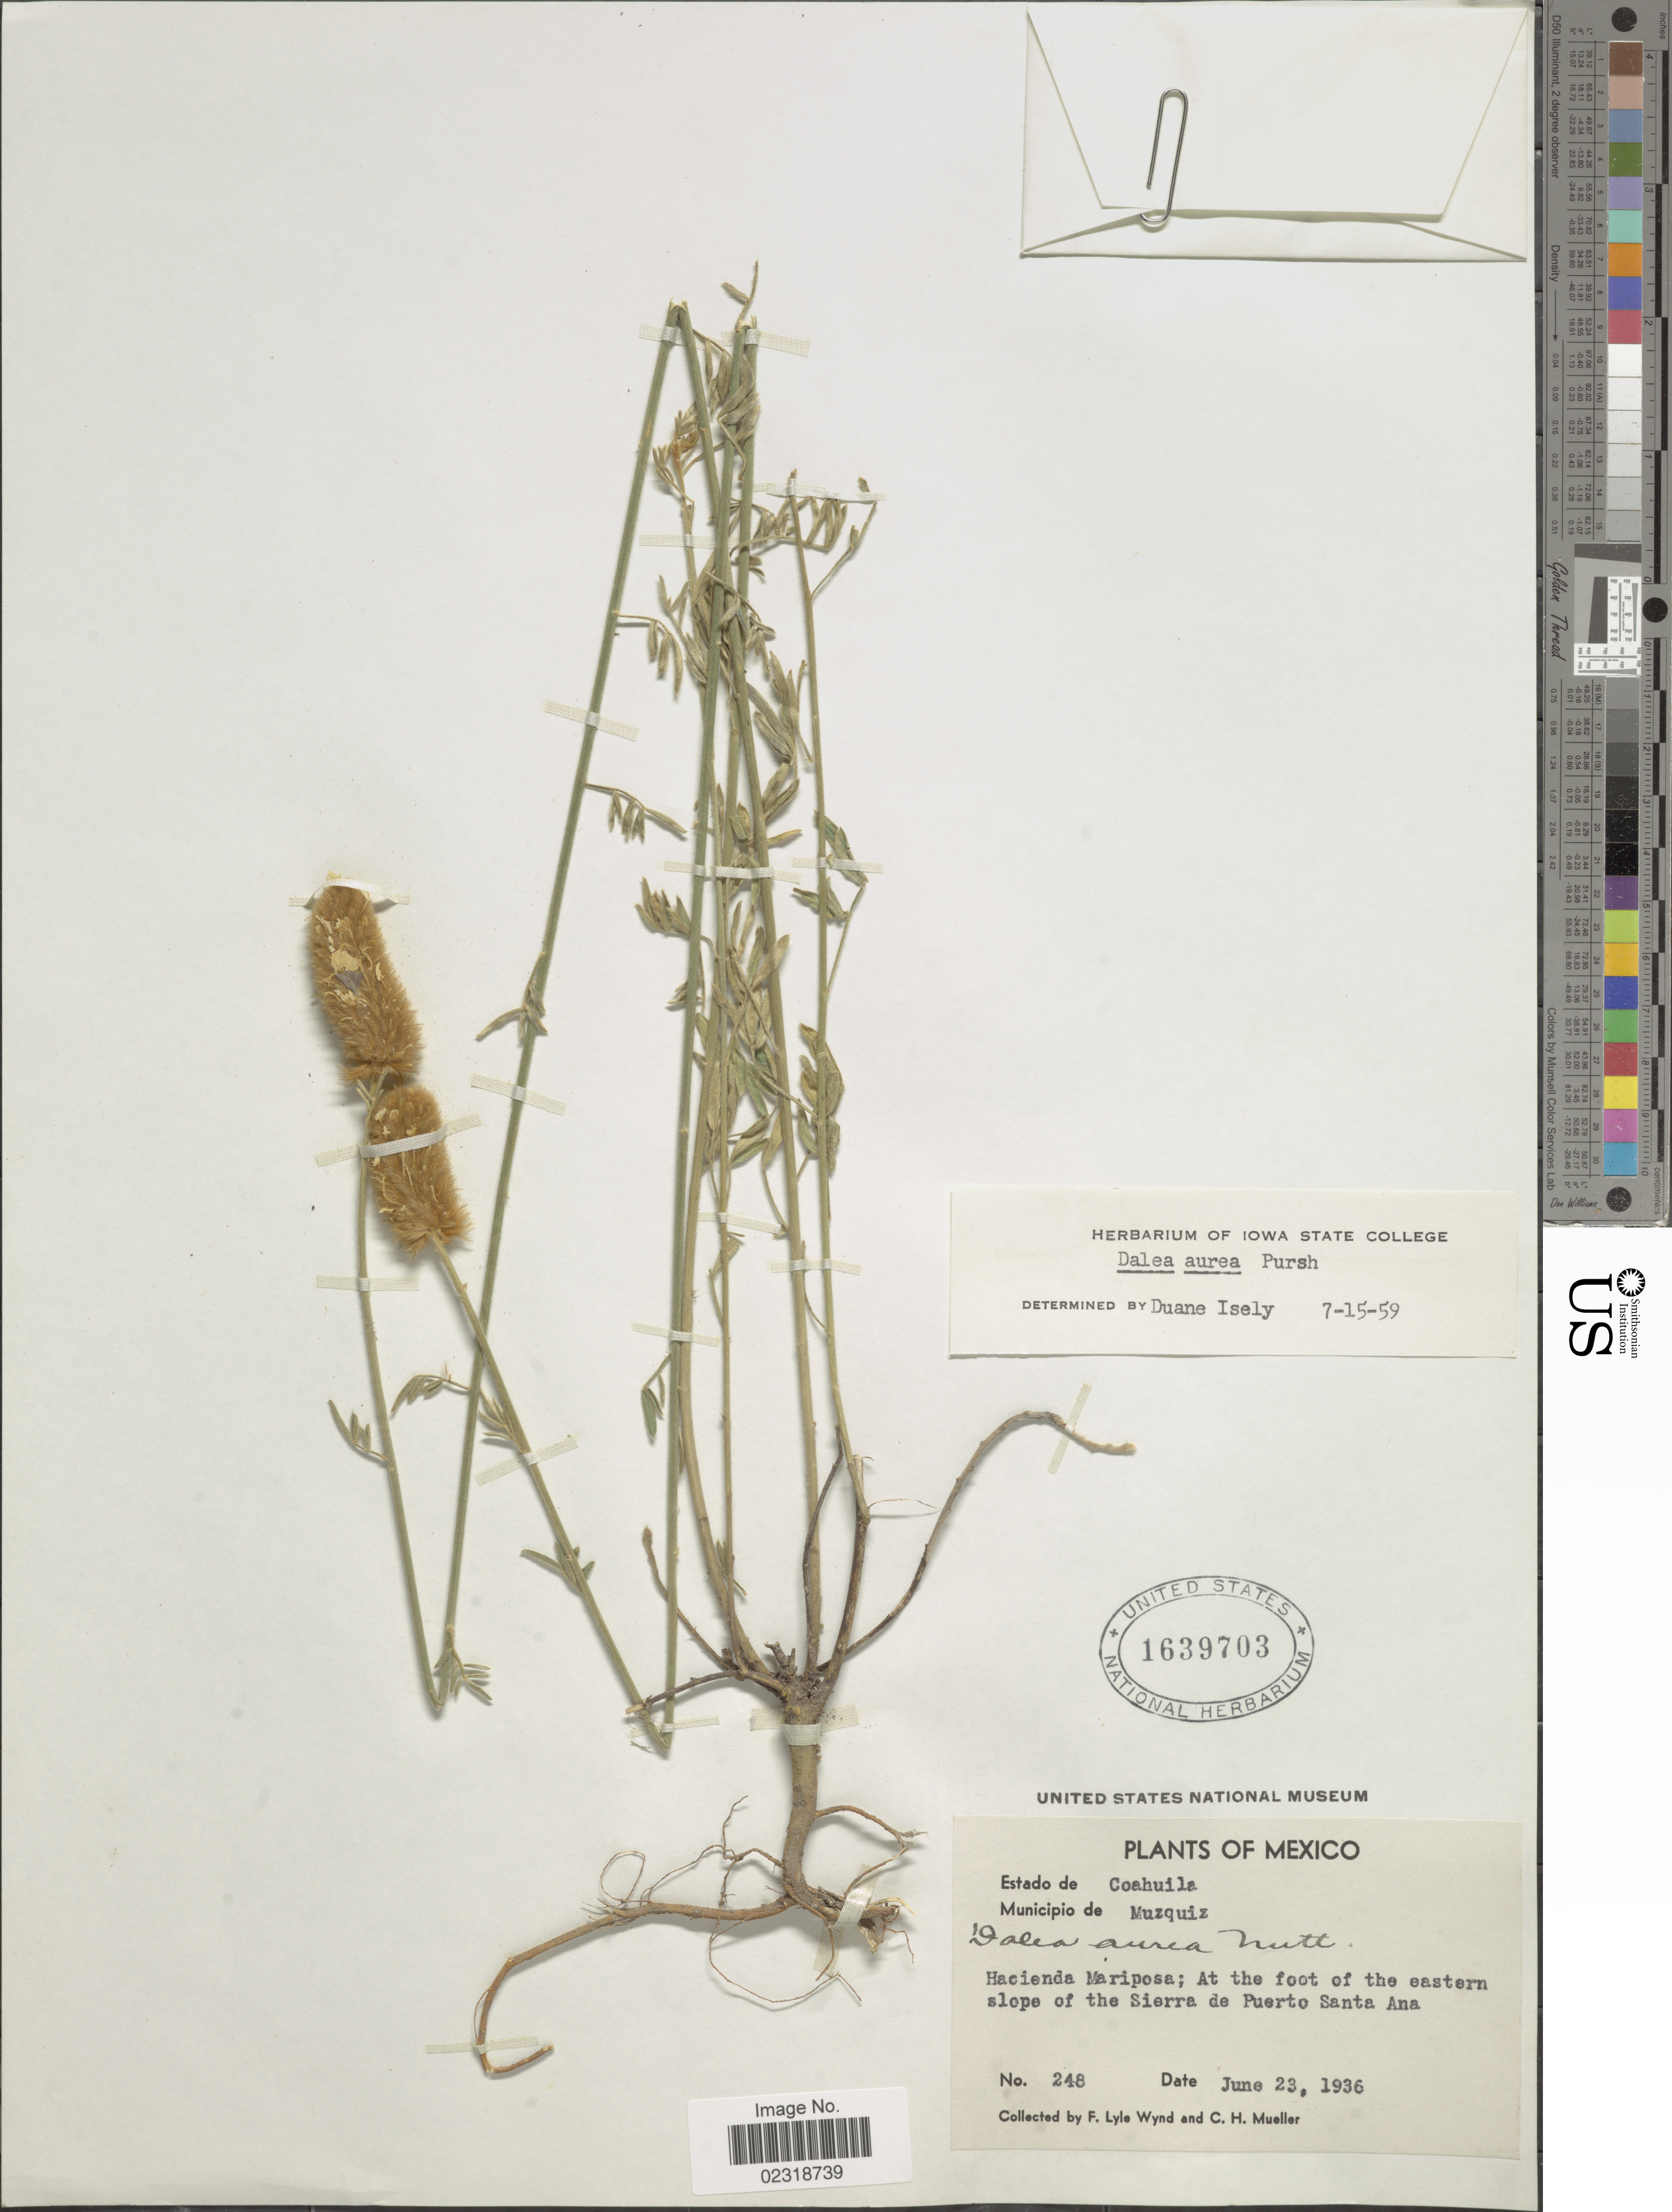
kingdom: Plantae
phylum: Tracheophyta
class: Magnoliopsida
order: Fabales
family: Fabaceae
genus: Dalea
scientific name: Dalea aurea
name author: Nutt. ex Pursh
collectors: F. L. Wynd & C. H. Mueller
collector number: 248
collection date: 1936-06-23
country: Mexico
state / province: Coahuila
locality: Municipio de Muzquiz, Hacienda Mariposa; at the foot of the eastern slope of the Sierra de Puerto Santa Ana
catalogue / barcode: US 1639703